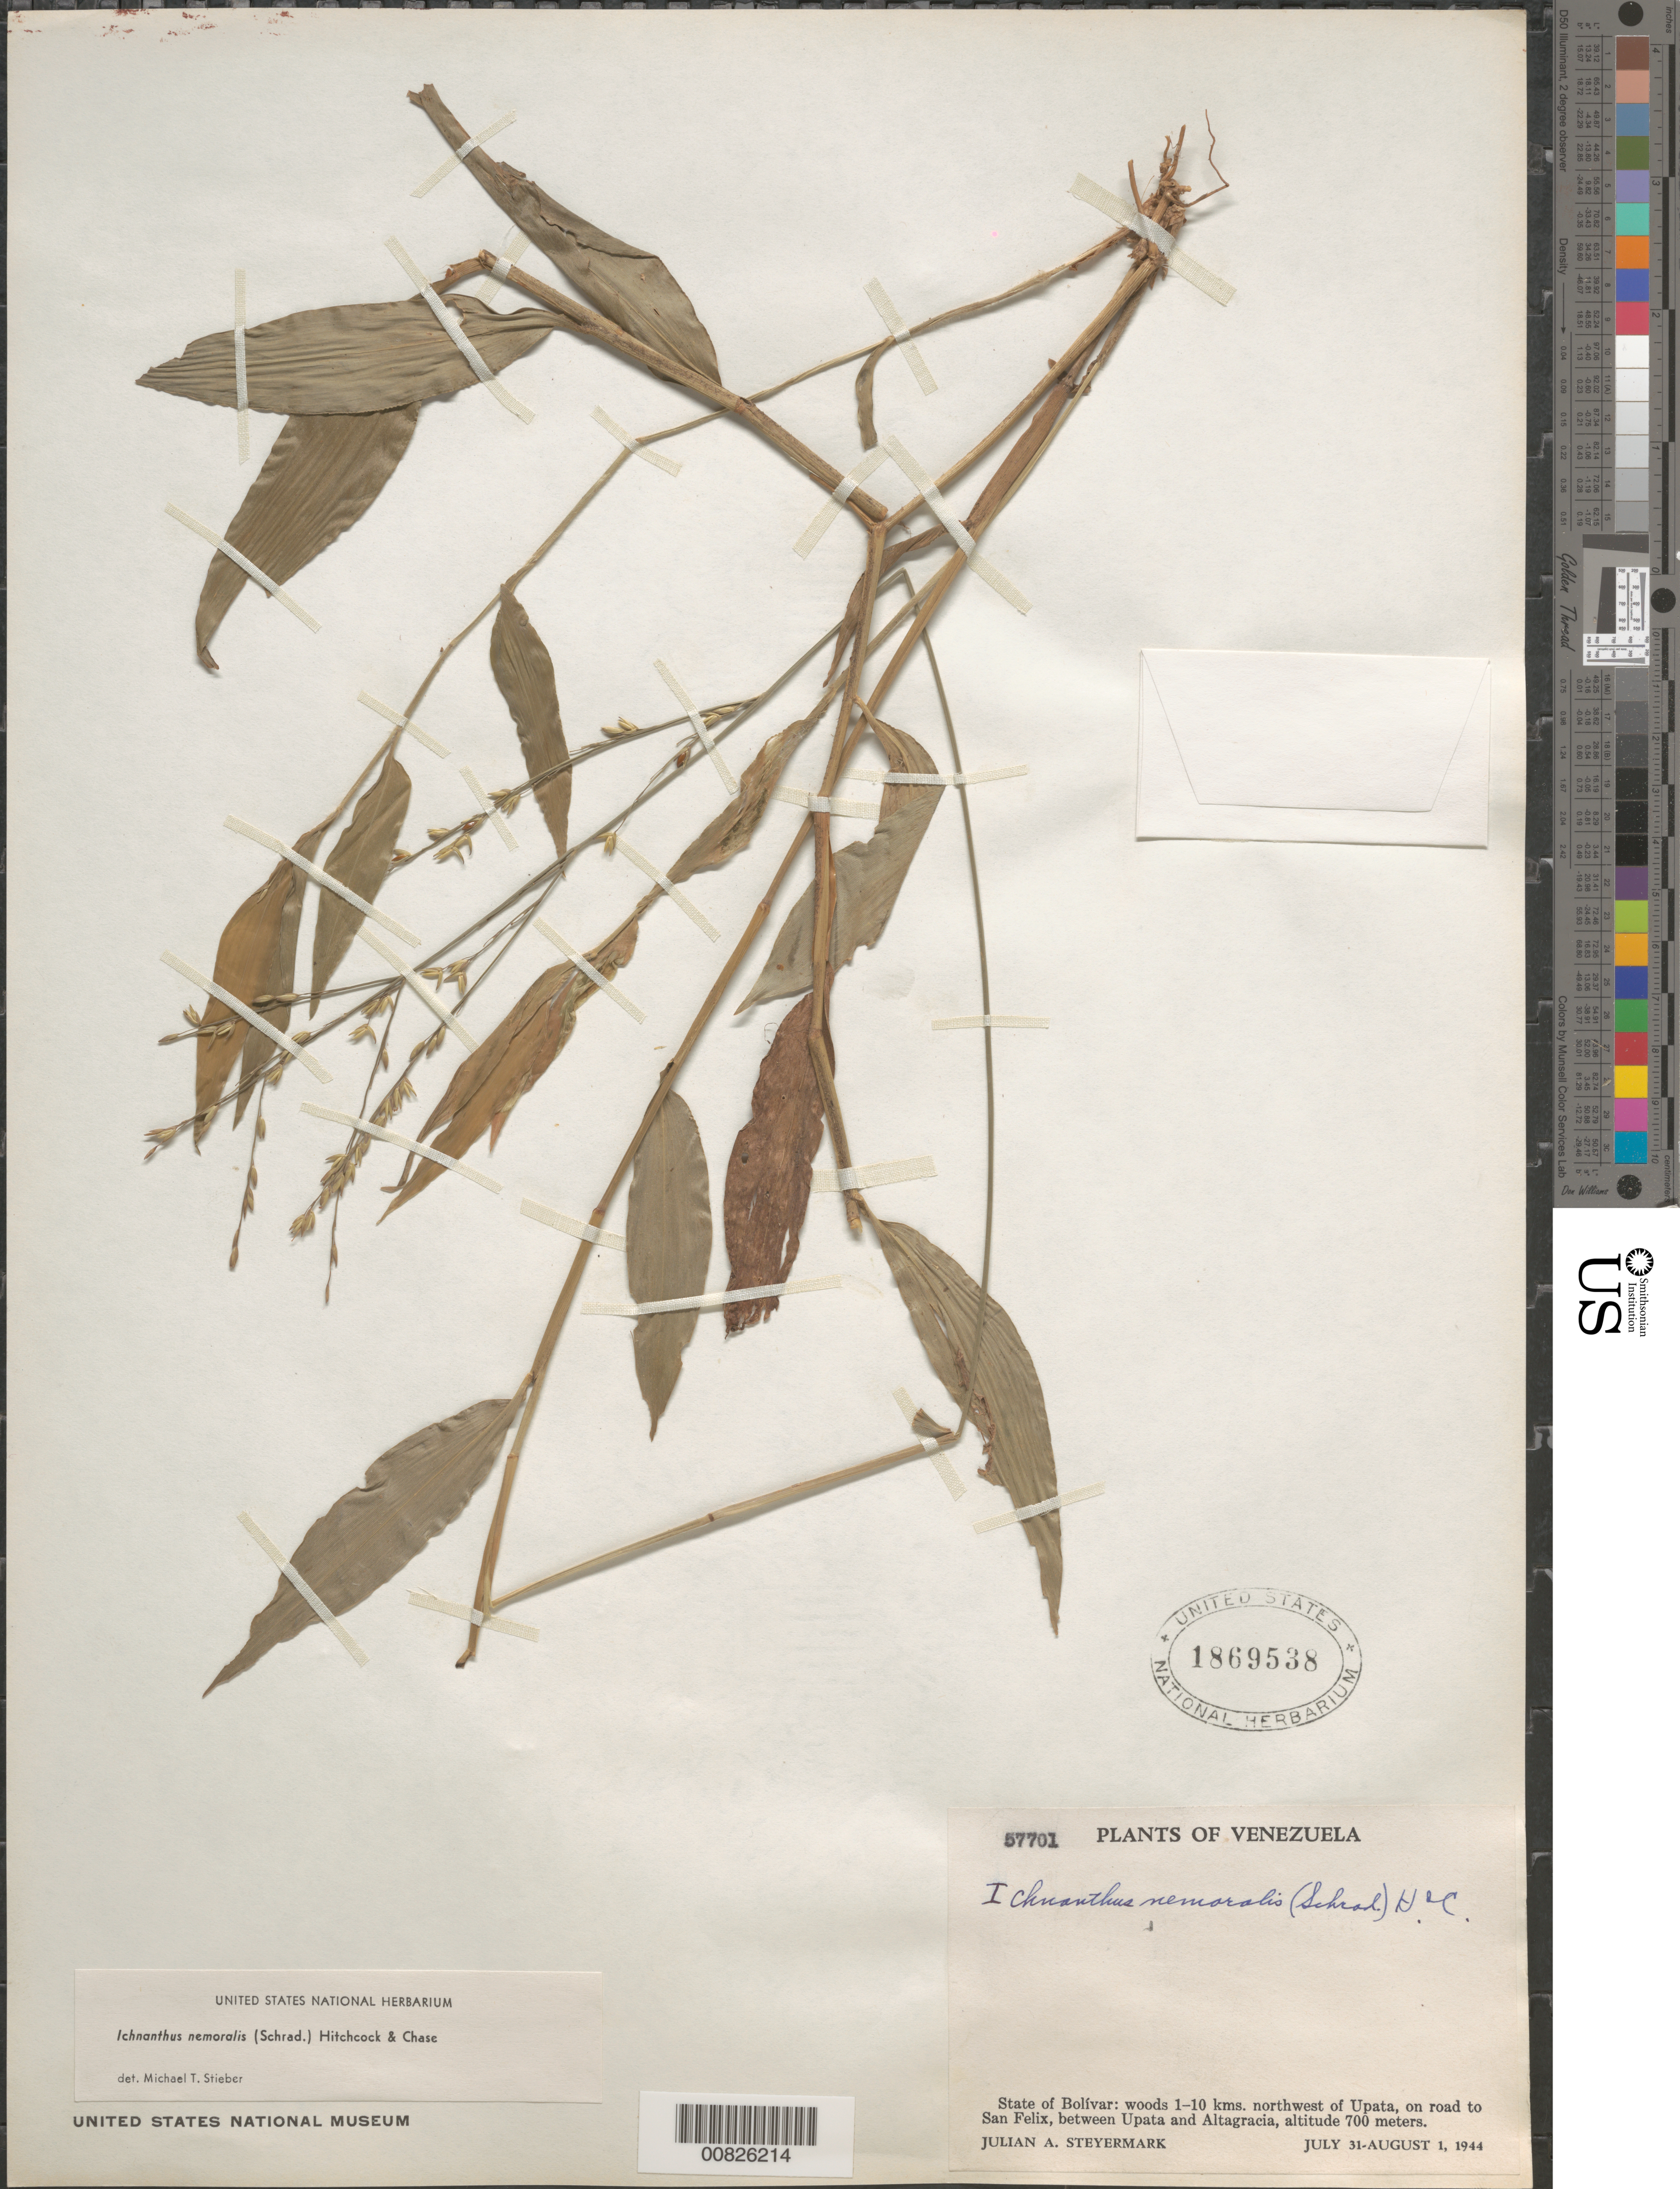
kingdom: Plantae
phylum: Tracheophyta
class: Liliopsida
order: Poales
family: Poaceae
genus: Ichnanthus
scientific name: Ichnanthus nemoralis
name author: (Schrad.) Hitchc. & Chase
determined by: Stieber, M. T.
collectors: J. Steyermark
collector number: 57701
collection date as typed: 31-Jul-44 to 1-Aug-44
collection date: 1944-07-31/1944-08-01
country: Venezuela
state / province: Bolívar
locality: Upata, 1-10 km NW of on road to San Felix, between Upata and Altagracia; Rio Upata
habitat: Woods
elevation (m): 700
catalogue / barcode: US 1869538